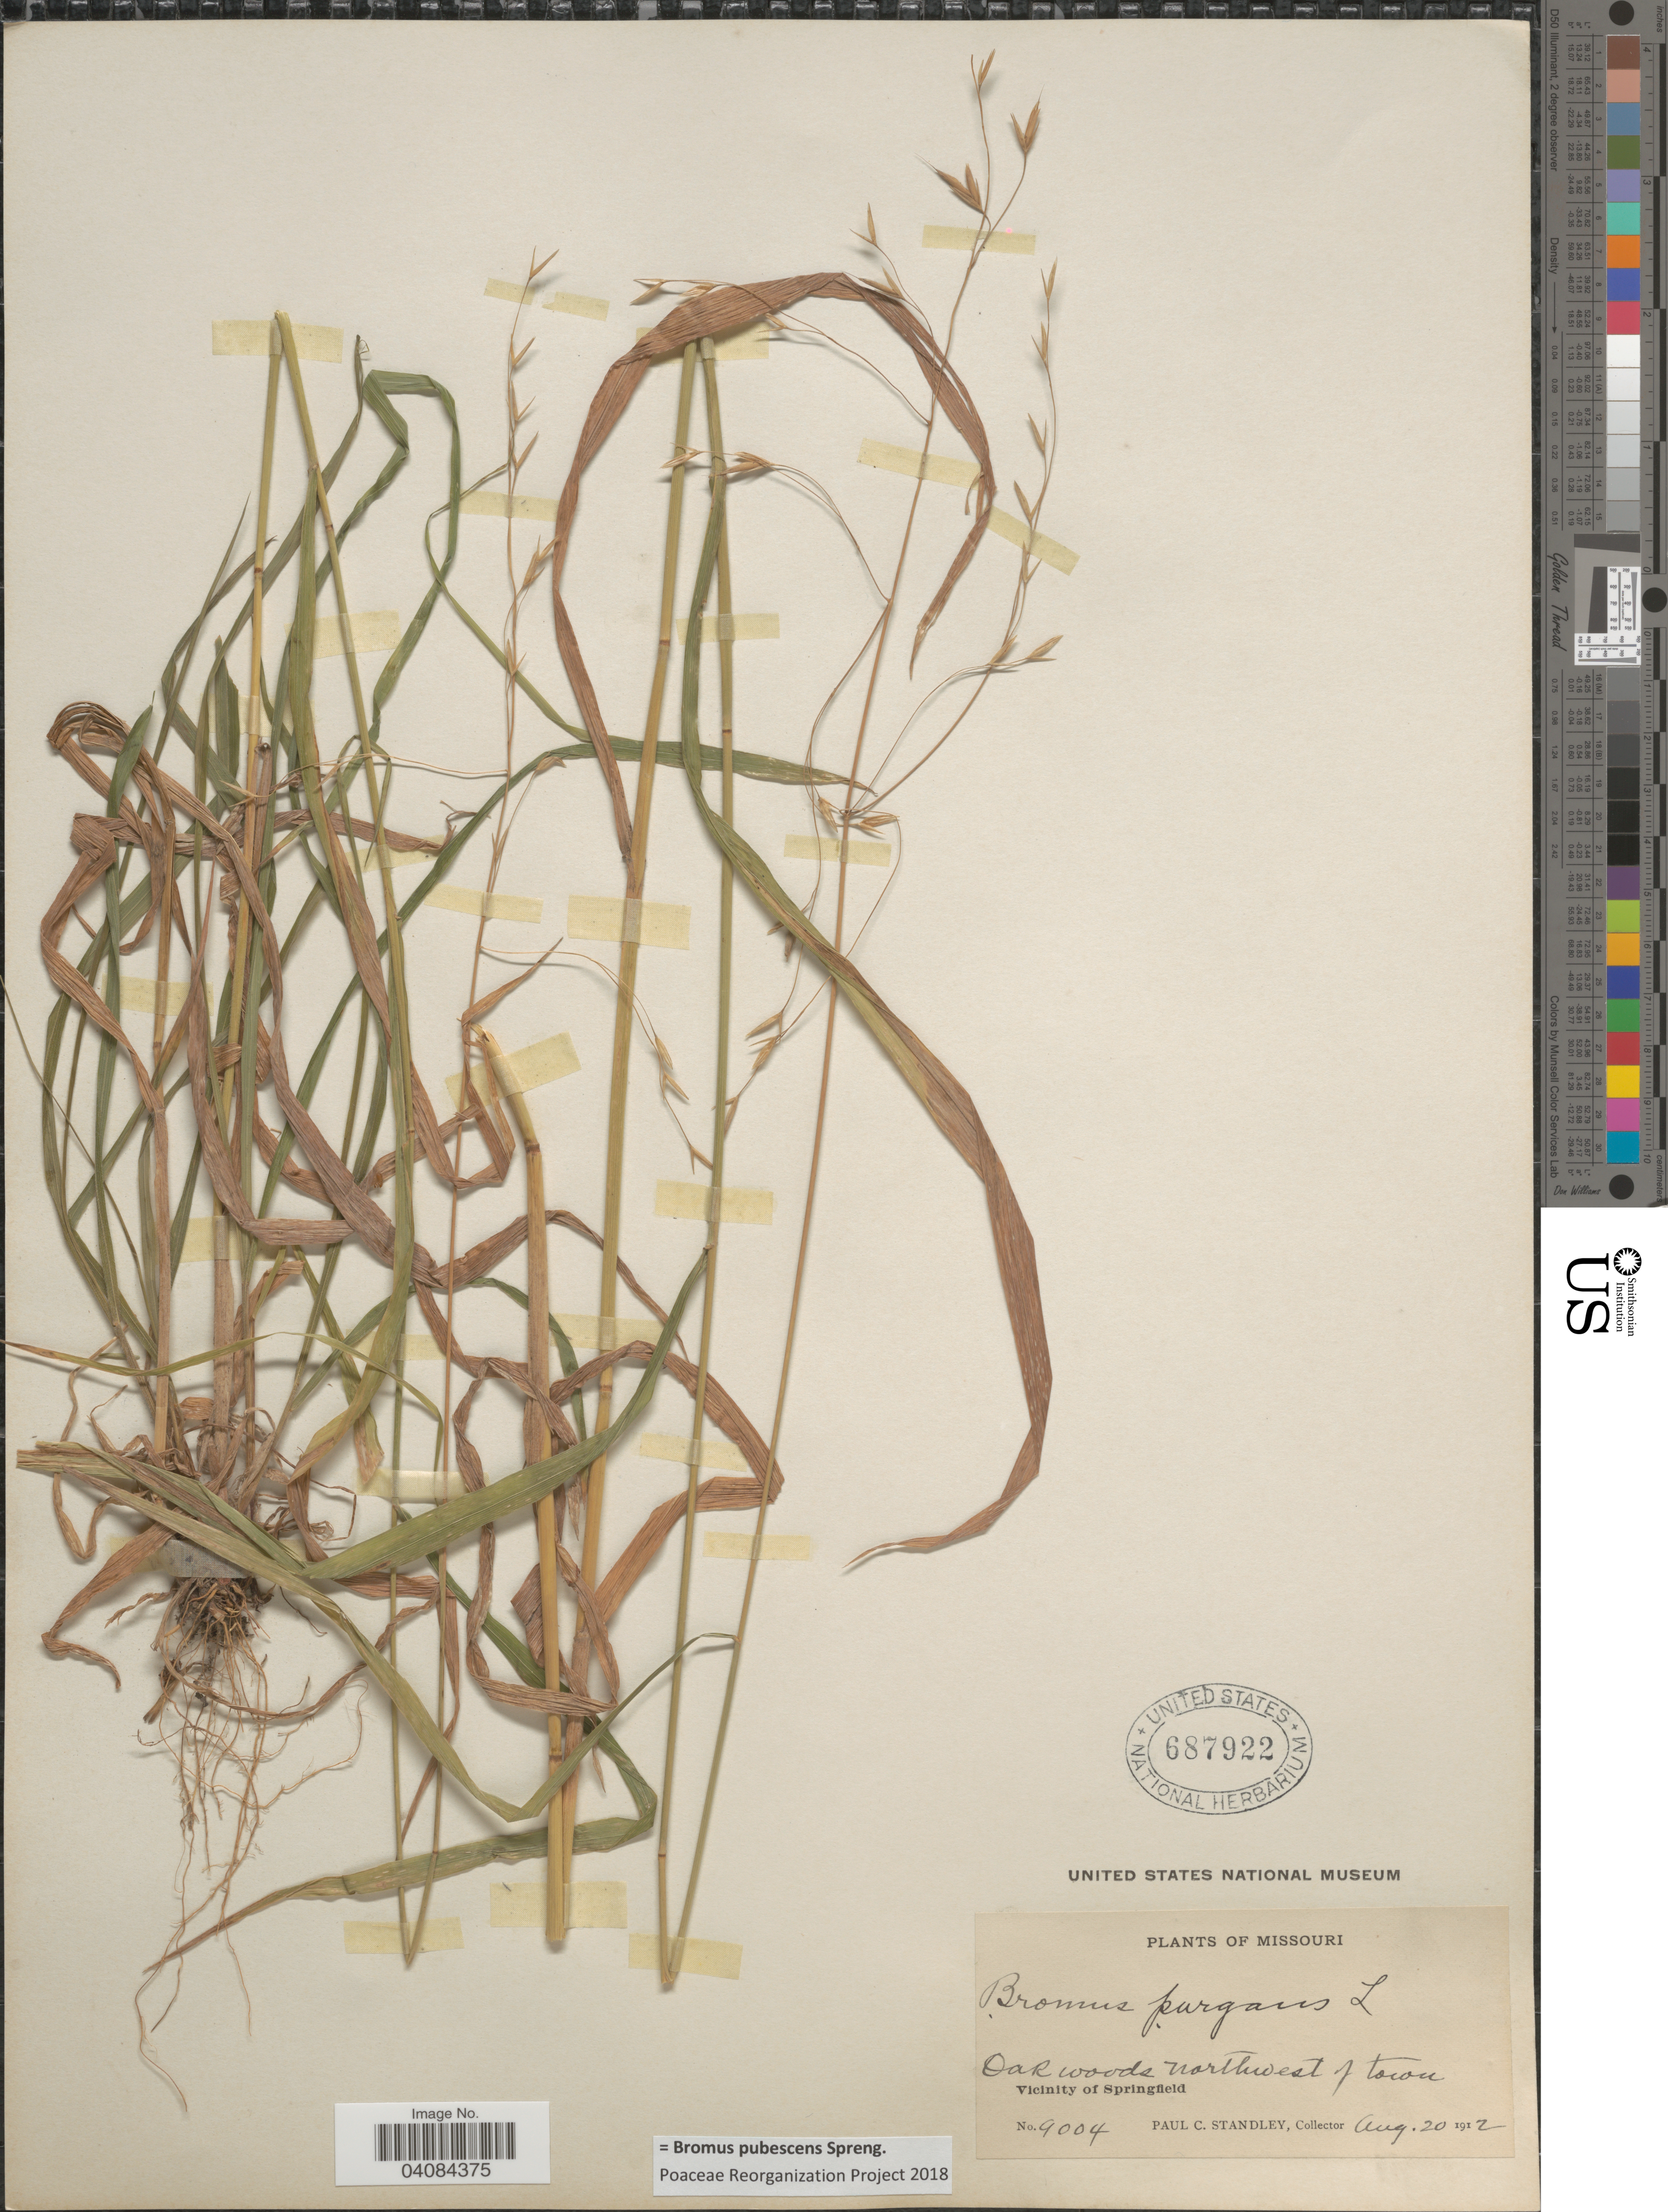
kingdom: Plantae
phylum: Tracheophyta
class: Liliopsida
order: Poales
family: Poaceae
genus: Bromus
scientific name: Bromus pubescens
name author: Muhl. ex Willd.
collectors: P. C. Standley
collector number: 9004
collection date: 1912-08-20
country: United States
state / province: Missouri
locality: Oak woods northwest of town. Vicinity of Springfield.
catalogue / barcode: US 687922